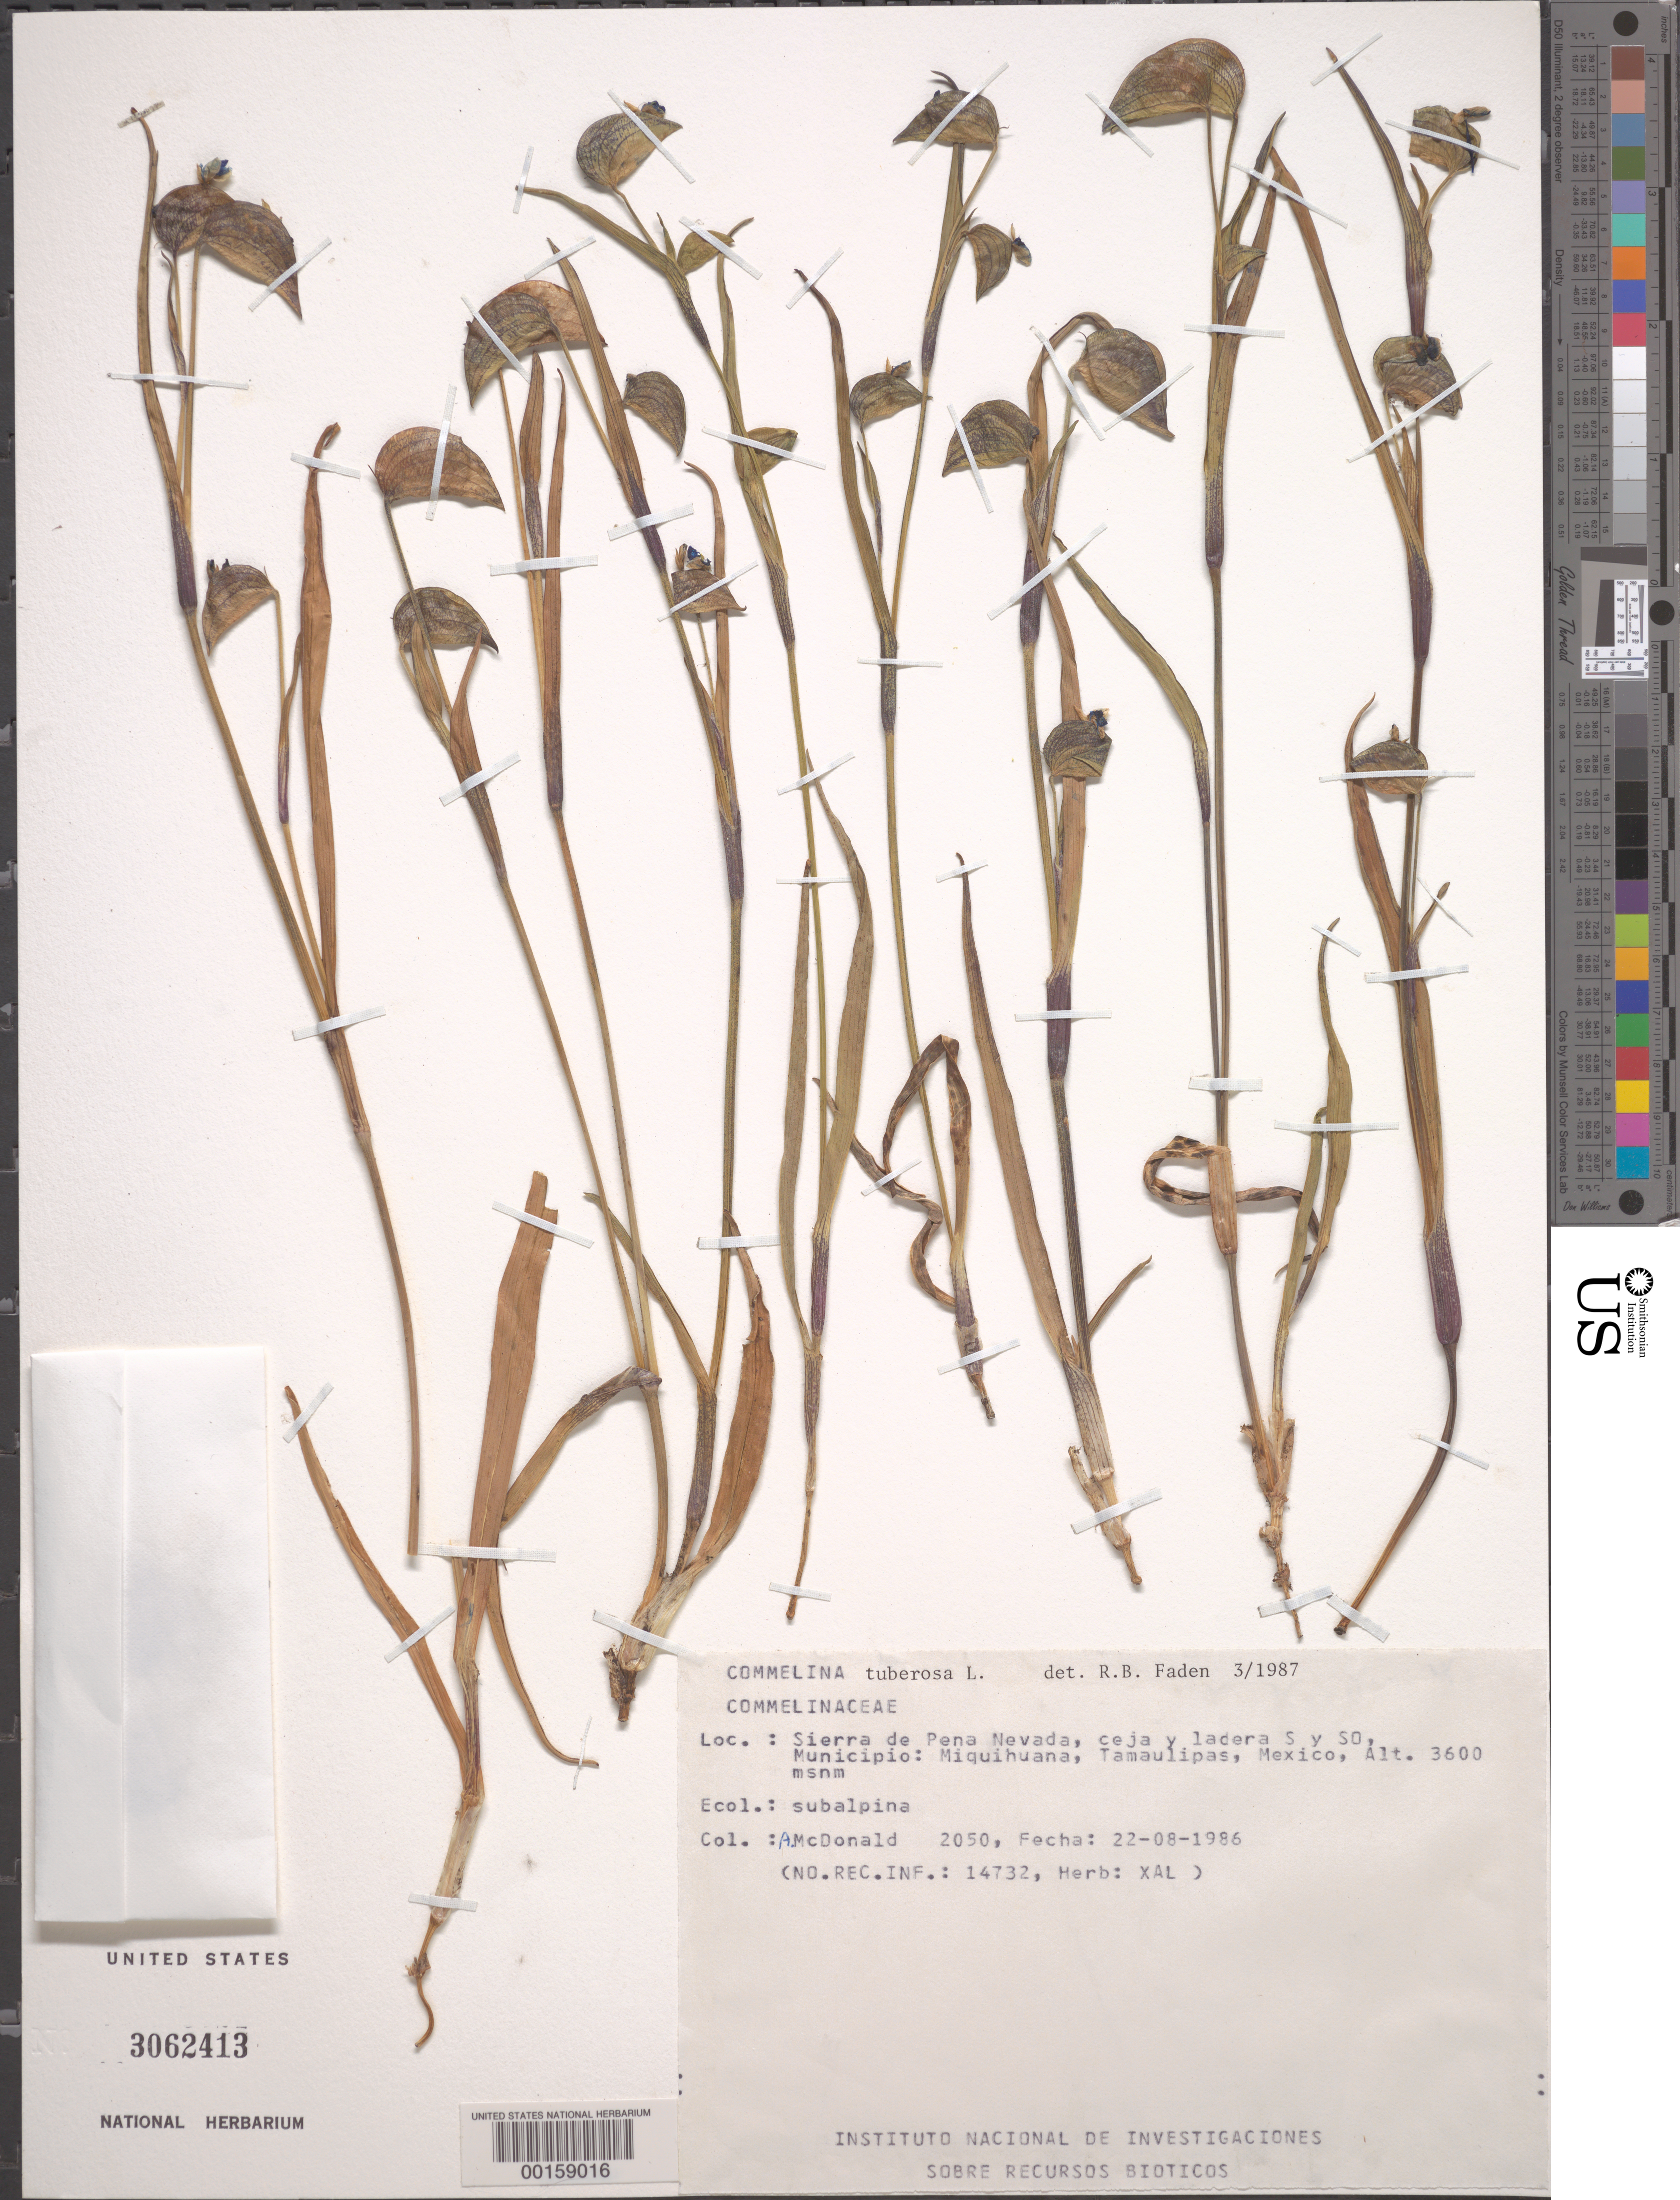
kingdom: Plantae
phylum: Tracheophyta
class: Liliopsida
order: Commelinales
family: Commelinaceae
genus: Commelina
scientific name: Commelina tuberosa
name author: L.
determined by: Faden, Robert B., (US), Smithsonian Institution - National Museum of Natural History (UNITED STATES)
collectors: J. A. McDonald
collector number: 2050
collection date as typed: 22 Aug 1986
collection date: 1986-08-22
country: Mexico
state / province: Tamaulipas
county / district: Miquihuana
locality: Sierra de pena nevada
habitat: Subalpine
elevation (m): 3600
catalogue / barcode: US 3062413